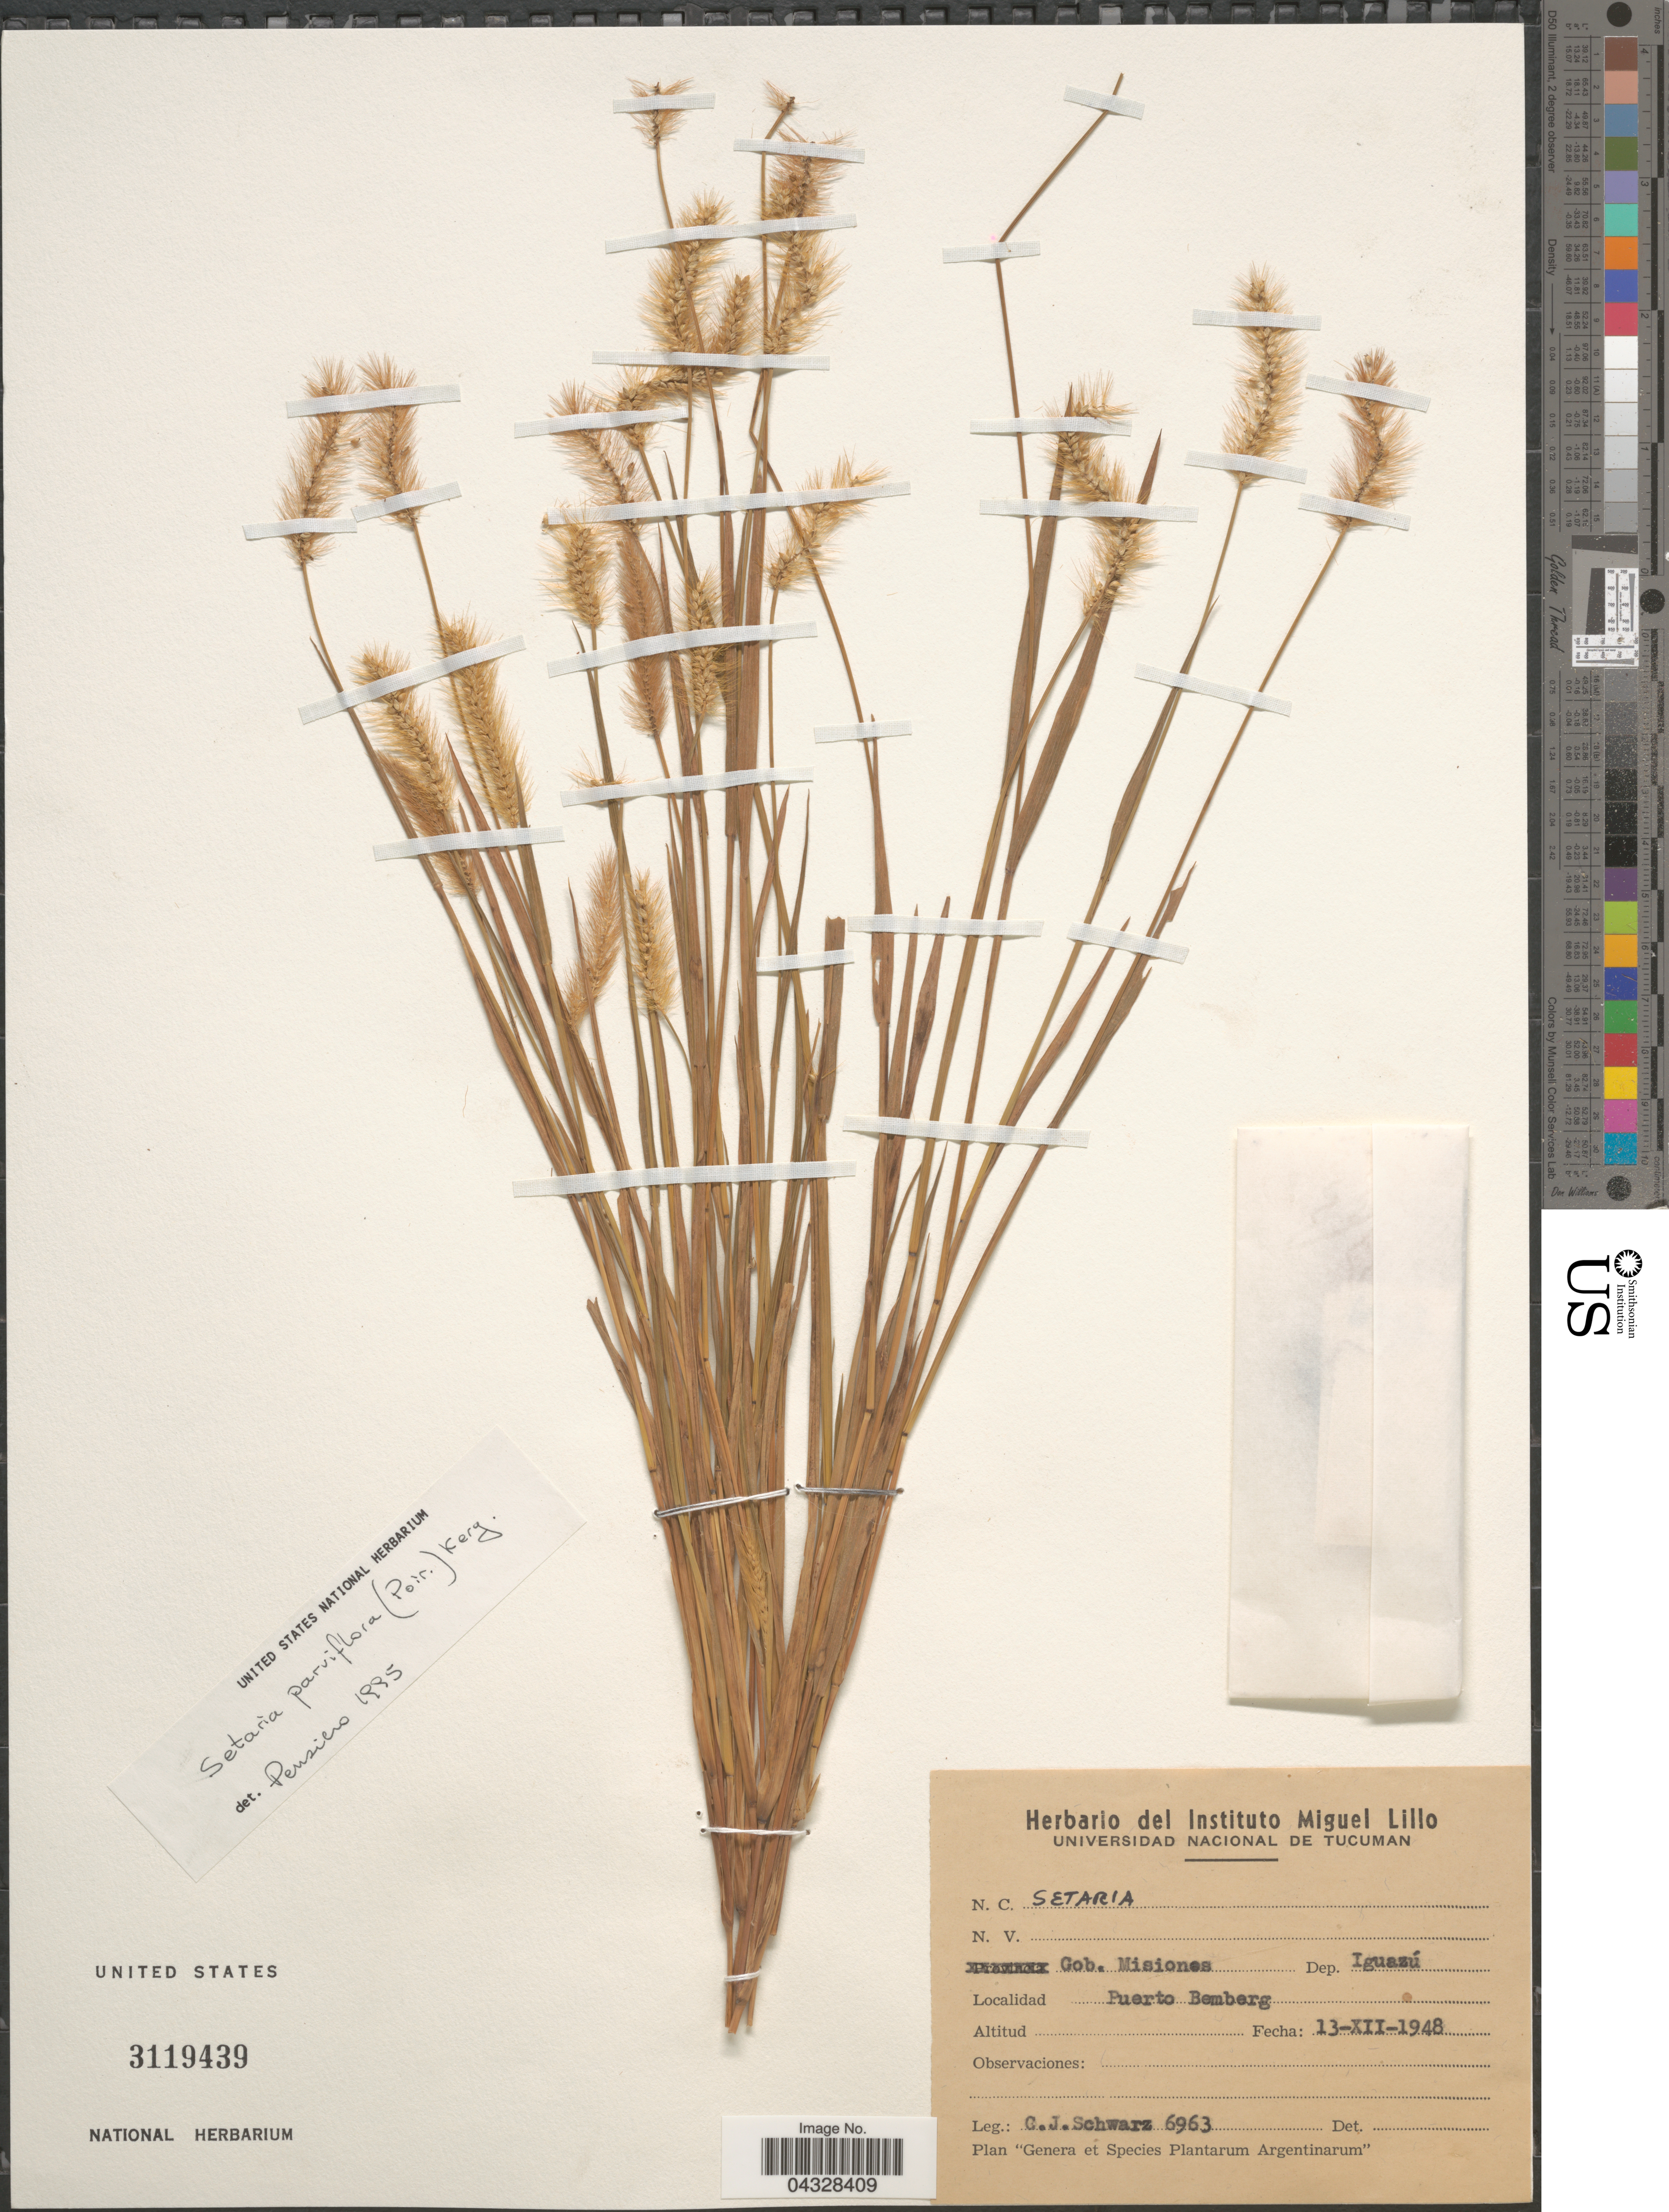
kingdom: Plantae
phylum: Tracheophyta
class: Liliopsida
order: Poales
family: Poaceae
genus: Setaria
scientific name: Setaria parviflora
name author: (Poir.) Kerguélen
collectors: G. J. Schwarz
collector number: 6963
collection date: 1948-12-13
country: Argentina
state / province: Misiones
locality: Gob. Misiones. Dep. Iguazú. Puerto Bemberg.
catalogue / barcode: US 3119439